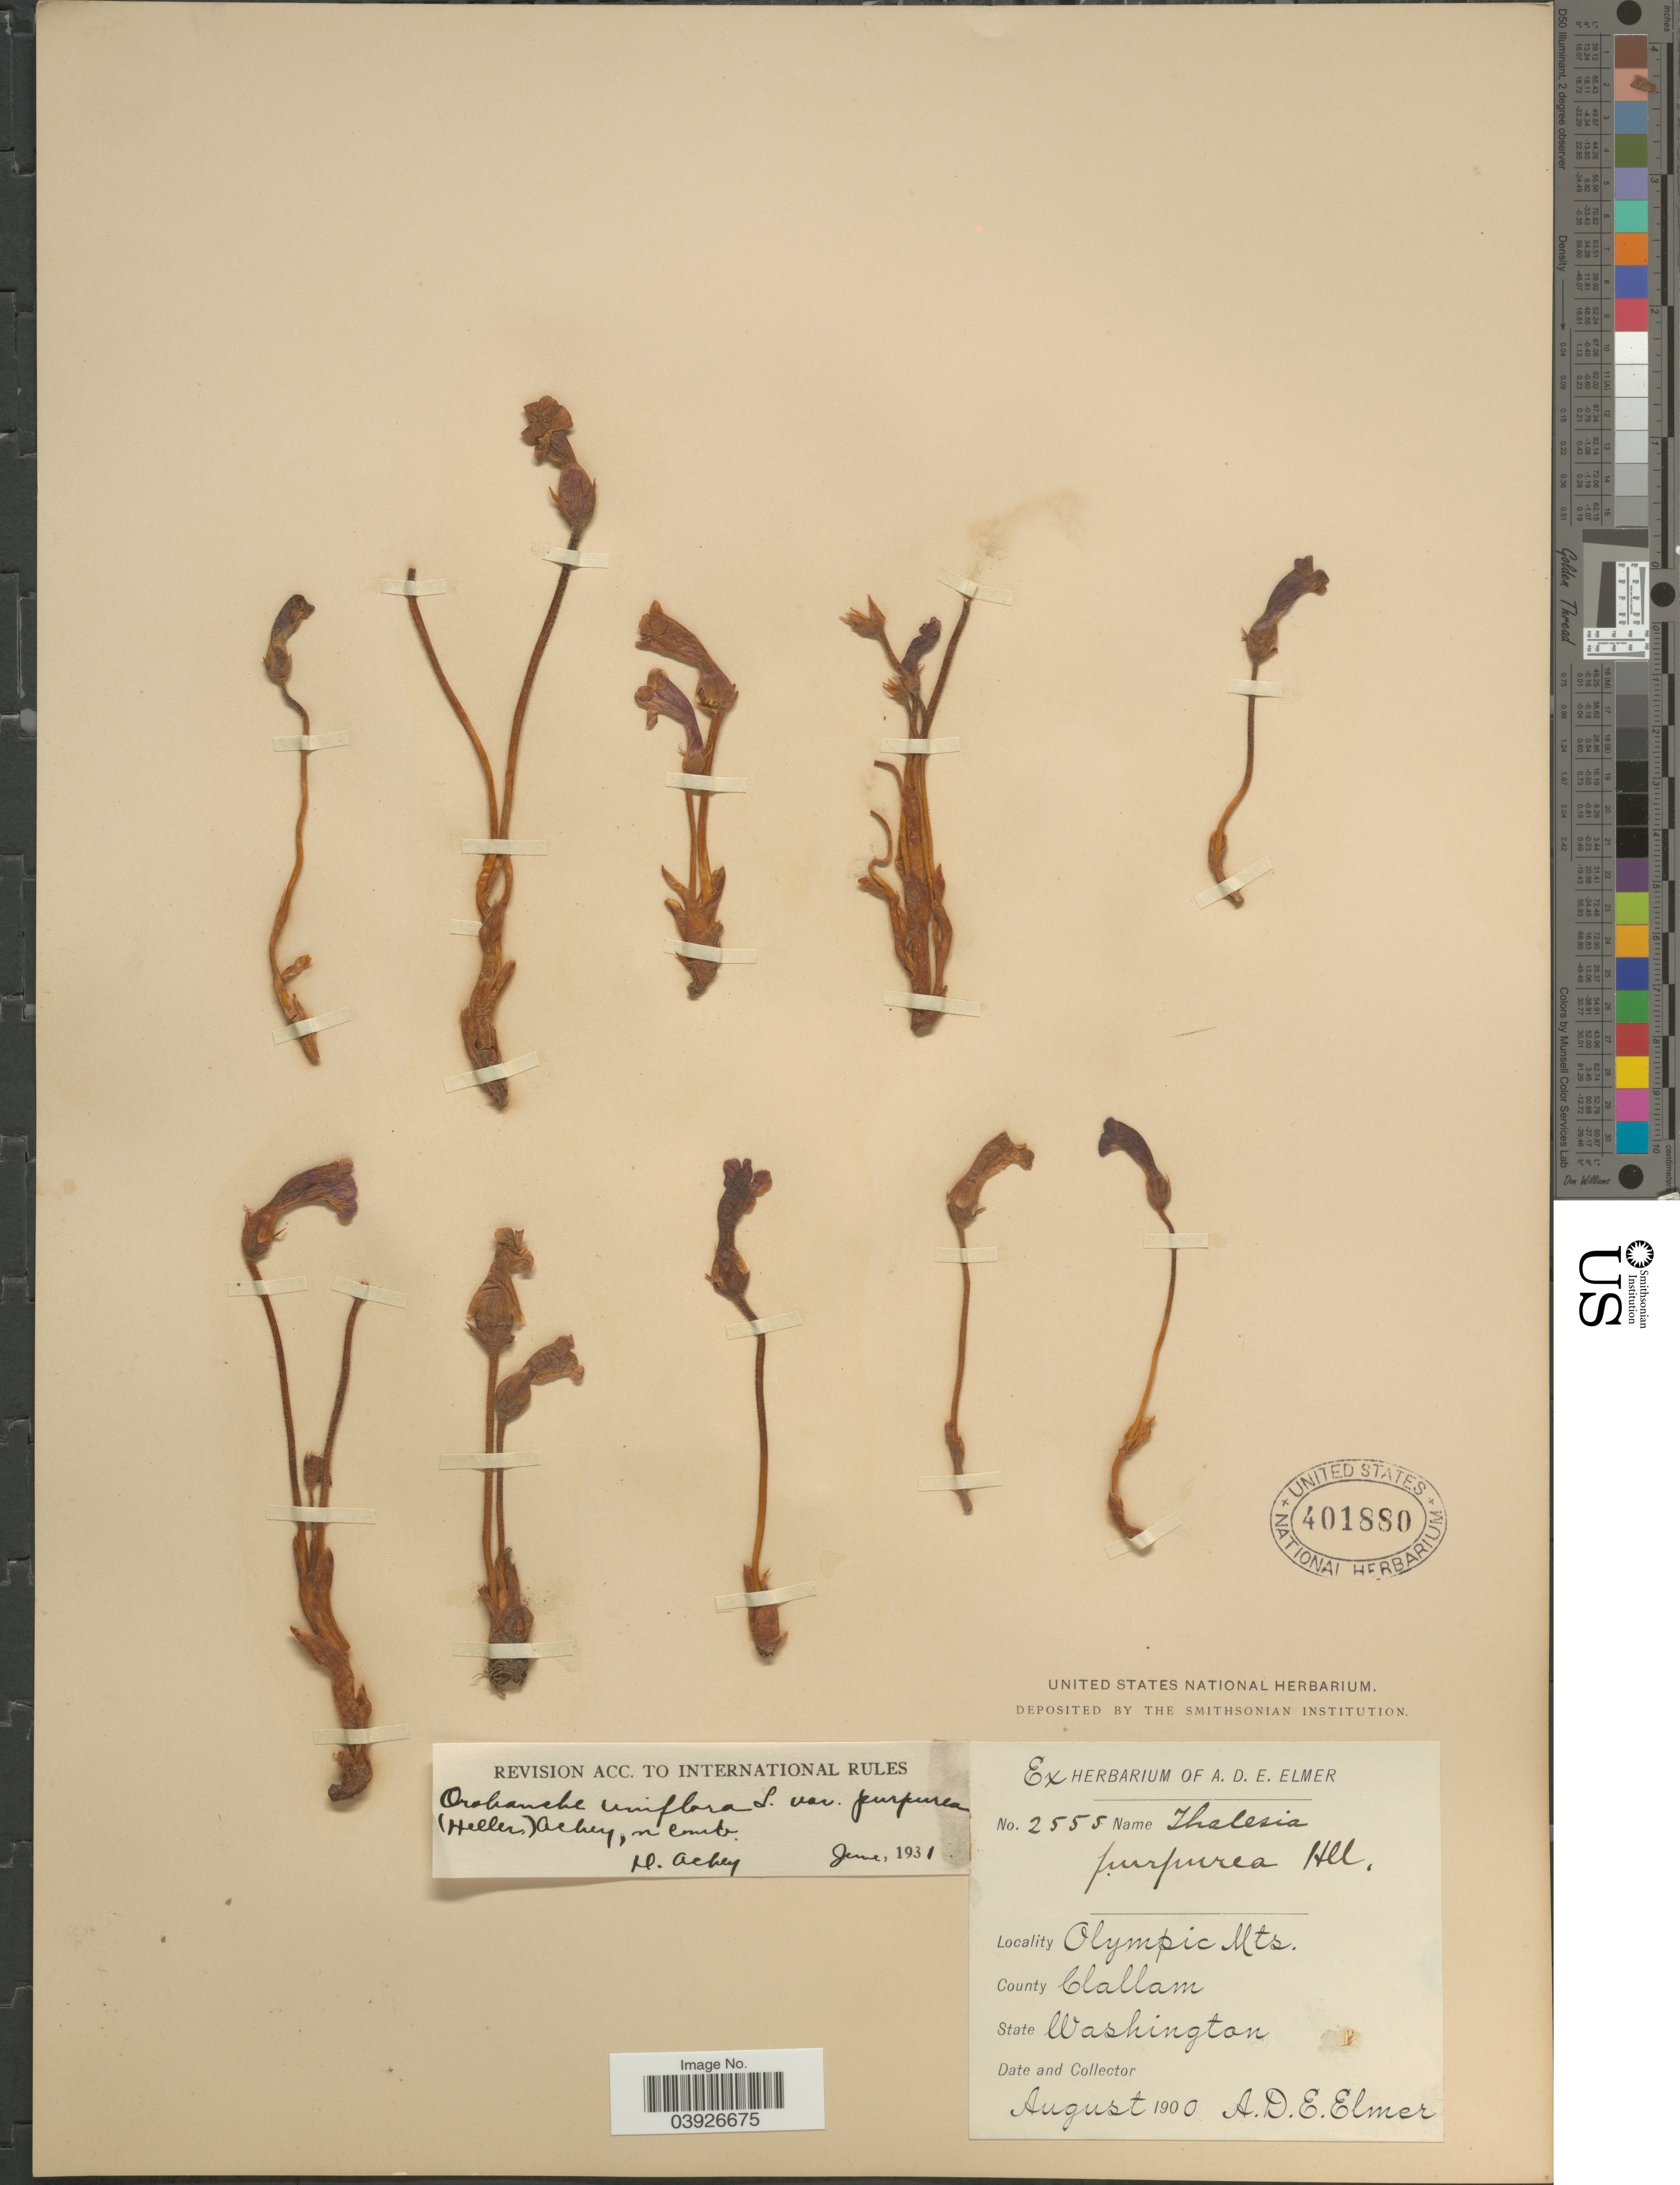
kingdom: Plantae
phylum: Tracheophyta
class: Magnoliopsida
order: Lamiales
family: Orobanchaceae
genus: Aphyllon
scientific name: Aphyllon purpureum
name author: (A. Heller) Holub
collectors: A. D. E. Elmer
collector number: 2555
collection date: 1900-08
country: United States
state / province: Washington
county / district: Clallam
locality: Olympic Mts. County Clallam.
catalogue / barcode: US 401880